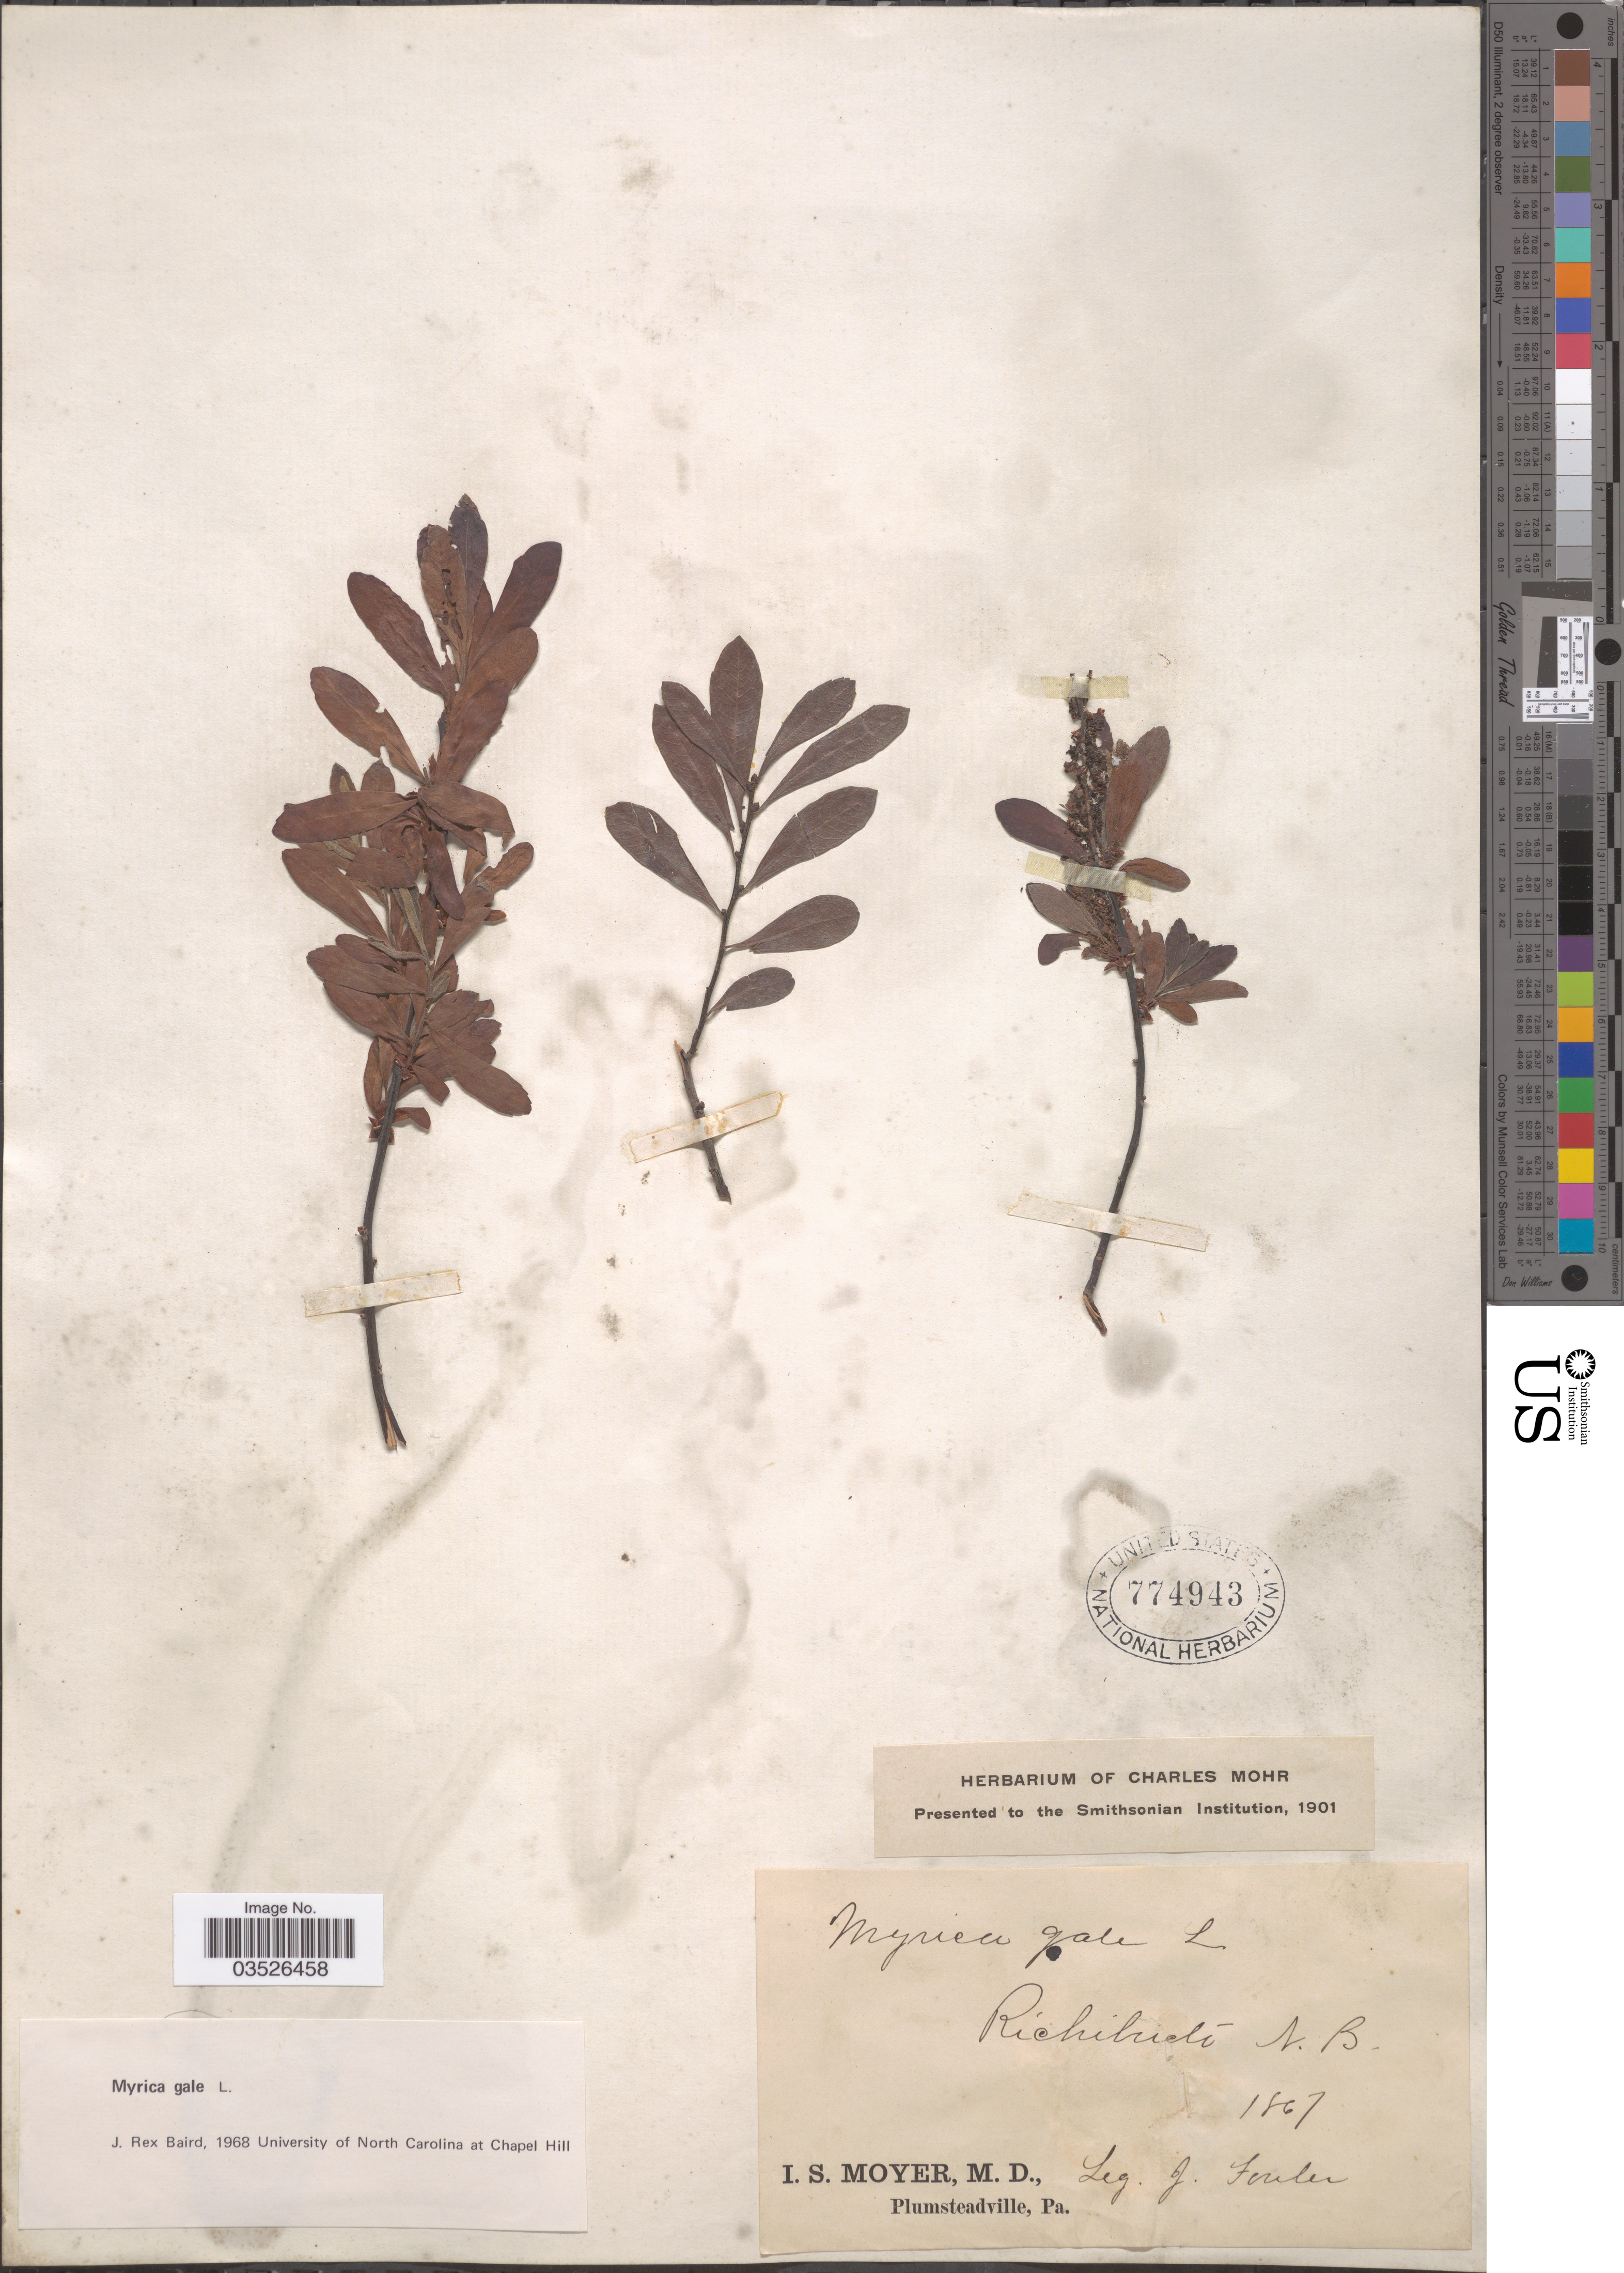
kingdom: Plantae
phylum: Tracheophyta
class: Magnoliopsida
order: Fagales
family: Myricaceae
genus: Myrica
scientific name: Myrica gale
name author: L.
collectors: J. Fowler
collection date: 1867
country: Canada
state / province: New Brunswick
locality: Richibucto.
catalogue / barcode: US 774943